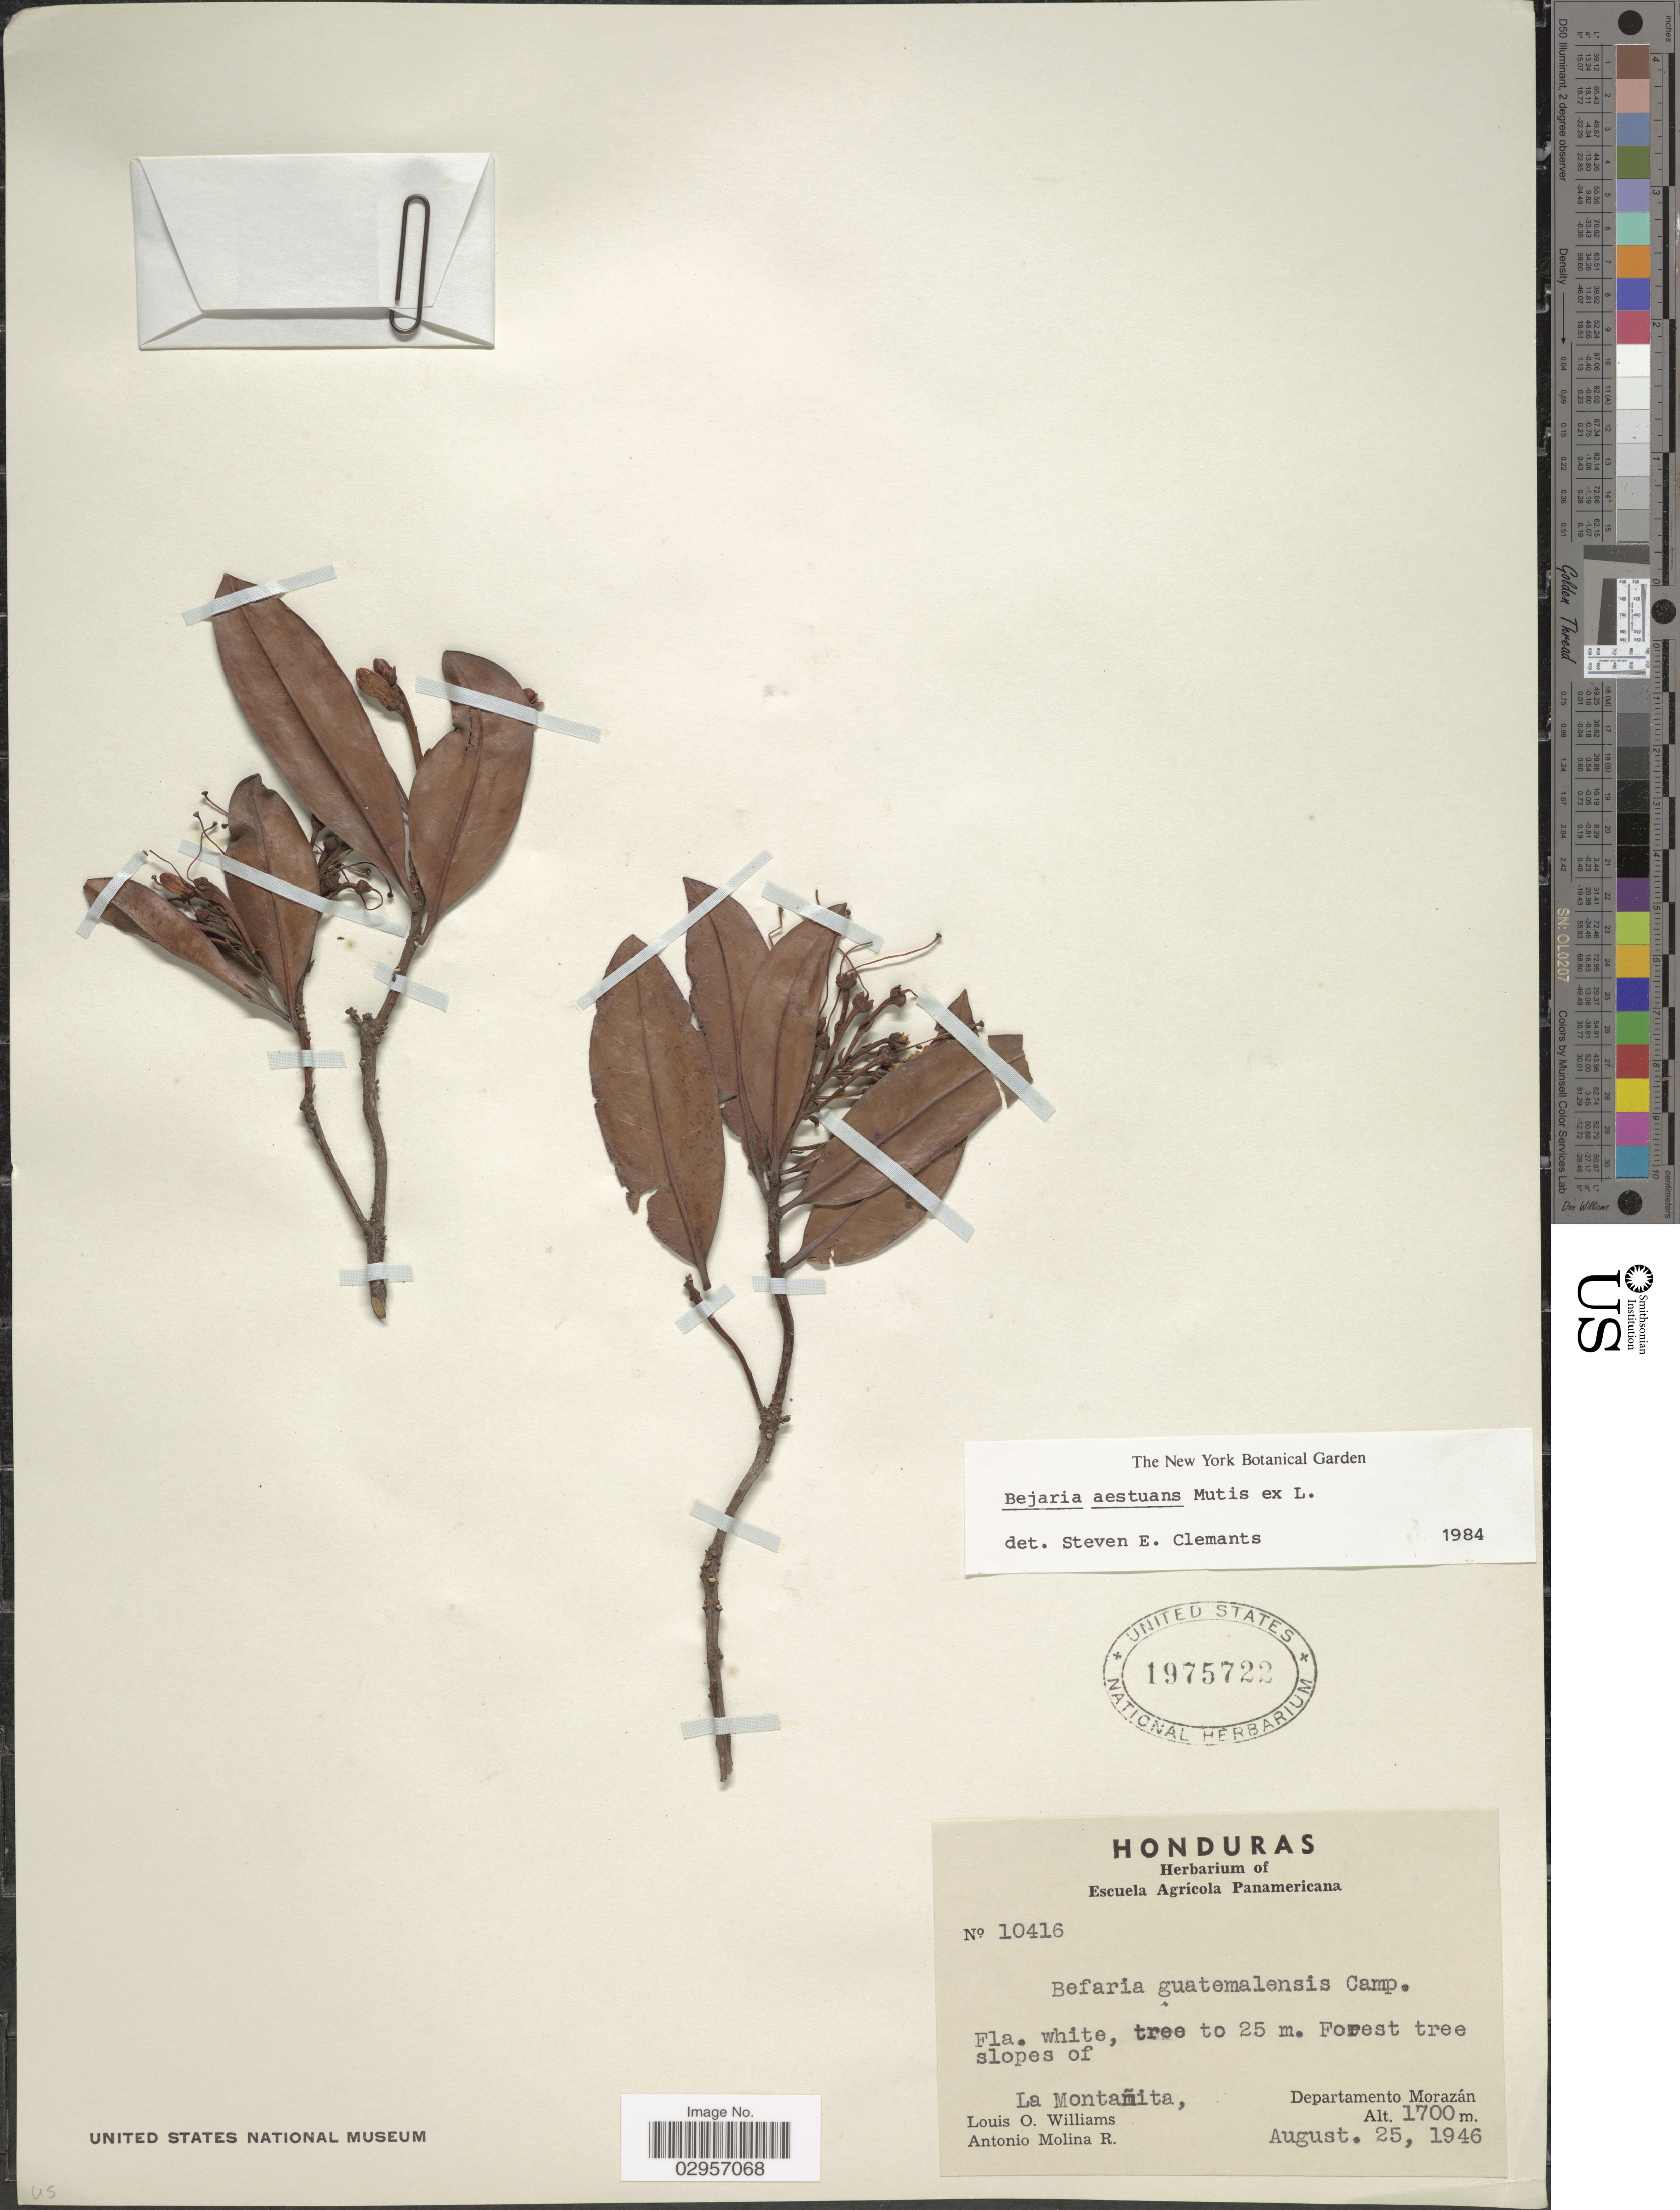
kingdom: Plantae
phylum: Tracheophyta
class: Magnoliopsida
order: Ericales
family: Ericaceae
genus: Befaria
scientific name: Befaria aestuans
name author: Mutis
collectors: L. O. Williams & A. Molina R.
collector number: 10416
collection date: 1946-08-25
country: Honduras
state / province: Fco. Morazán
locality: Forest tree slopes of La Montañita, Departamento Morazán.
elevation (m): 1700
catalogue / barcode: US 1975722